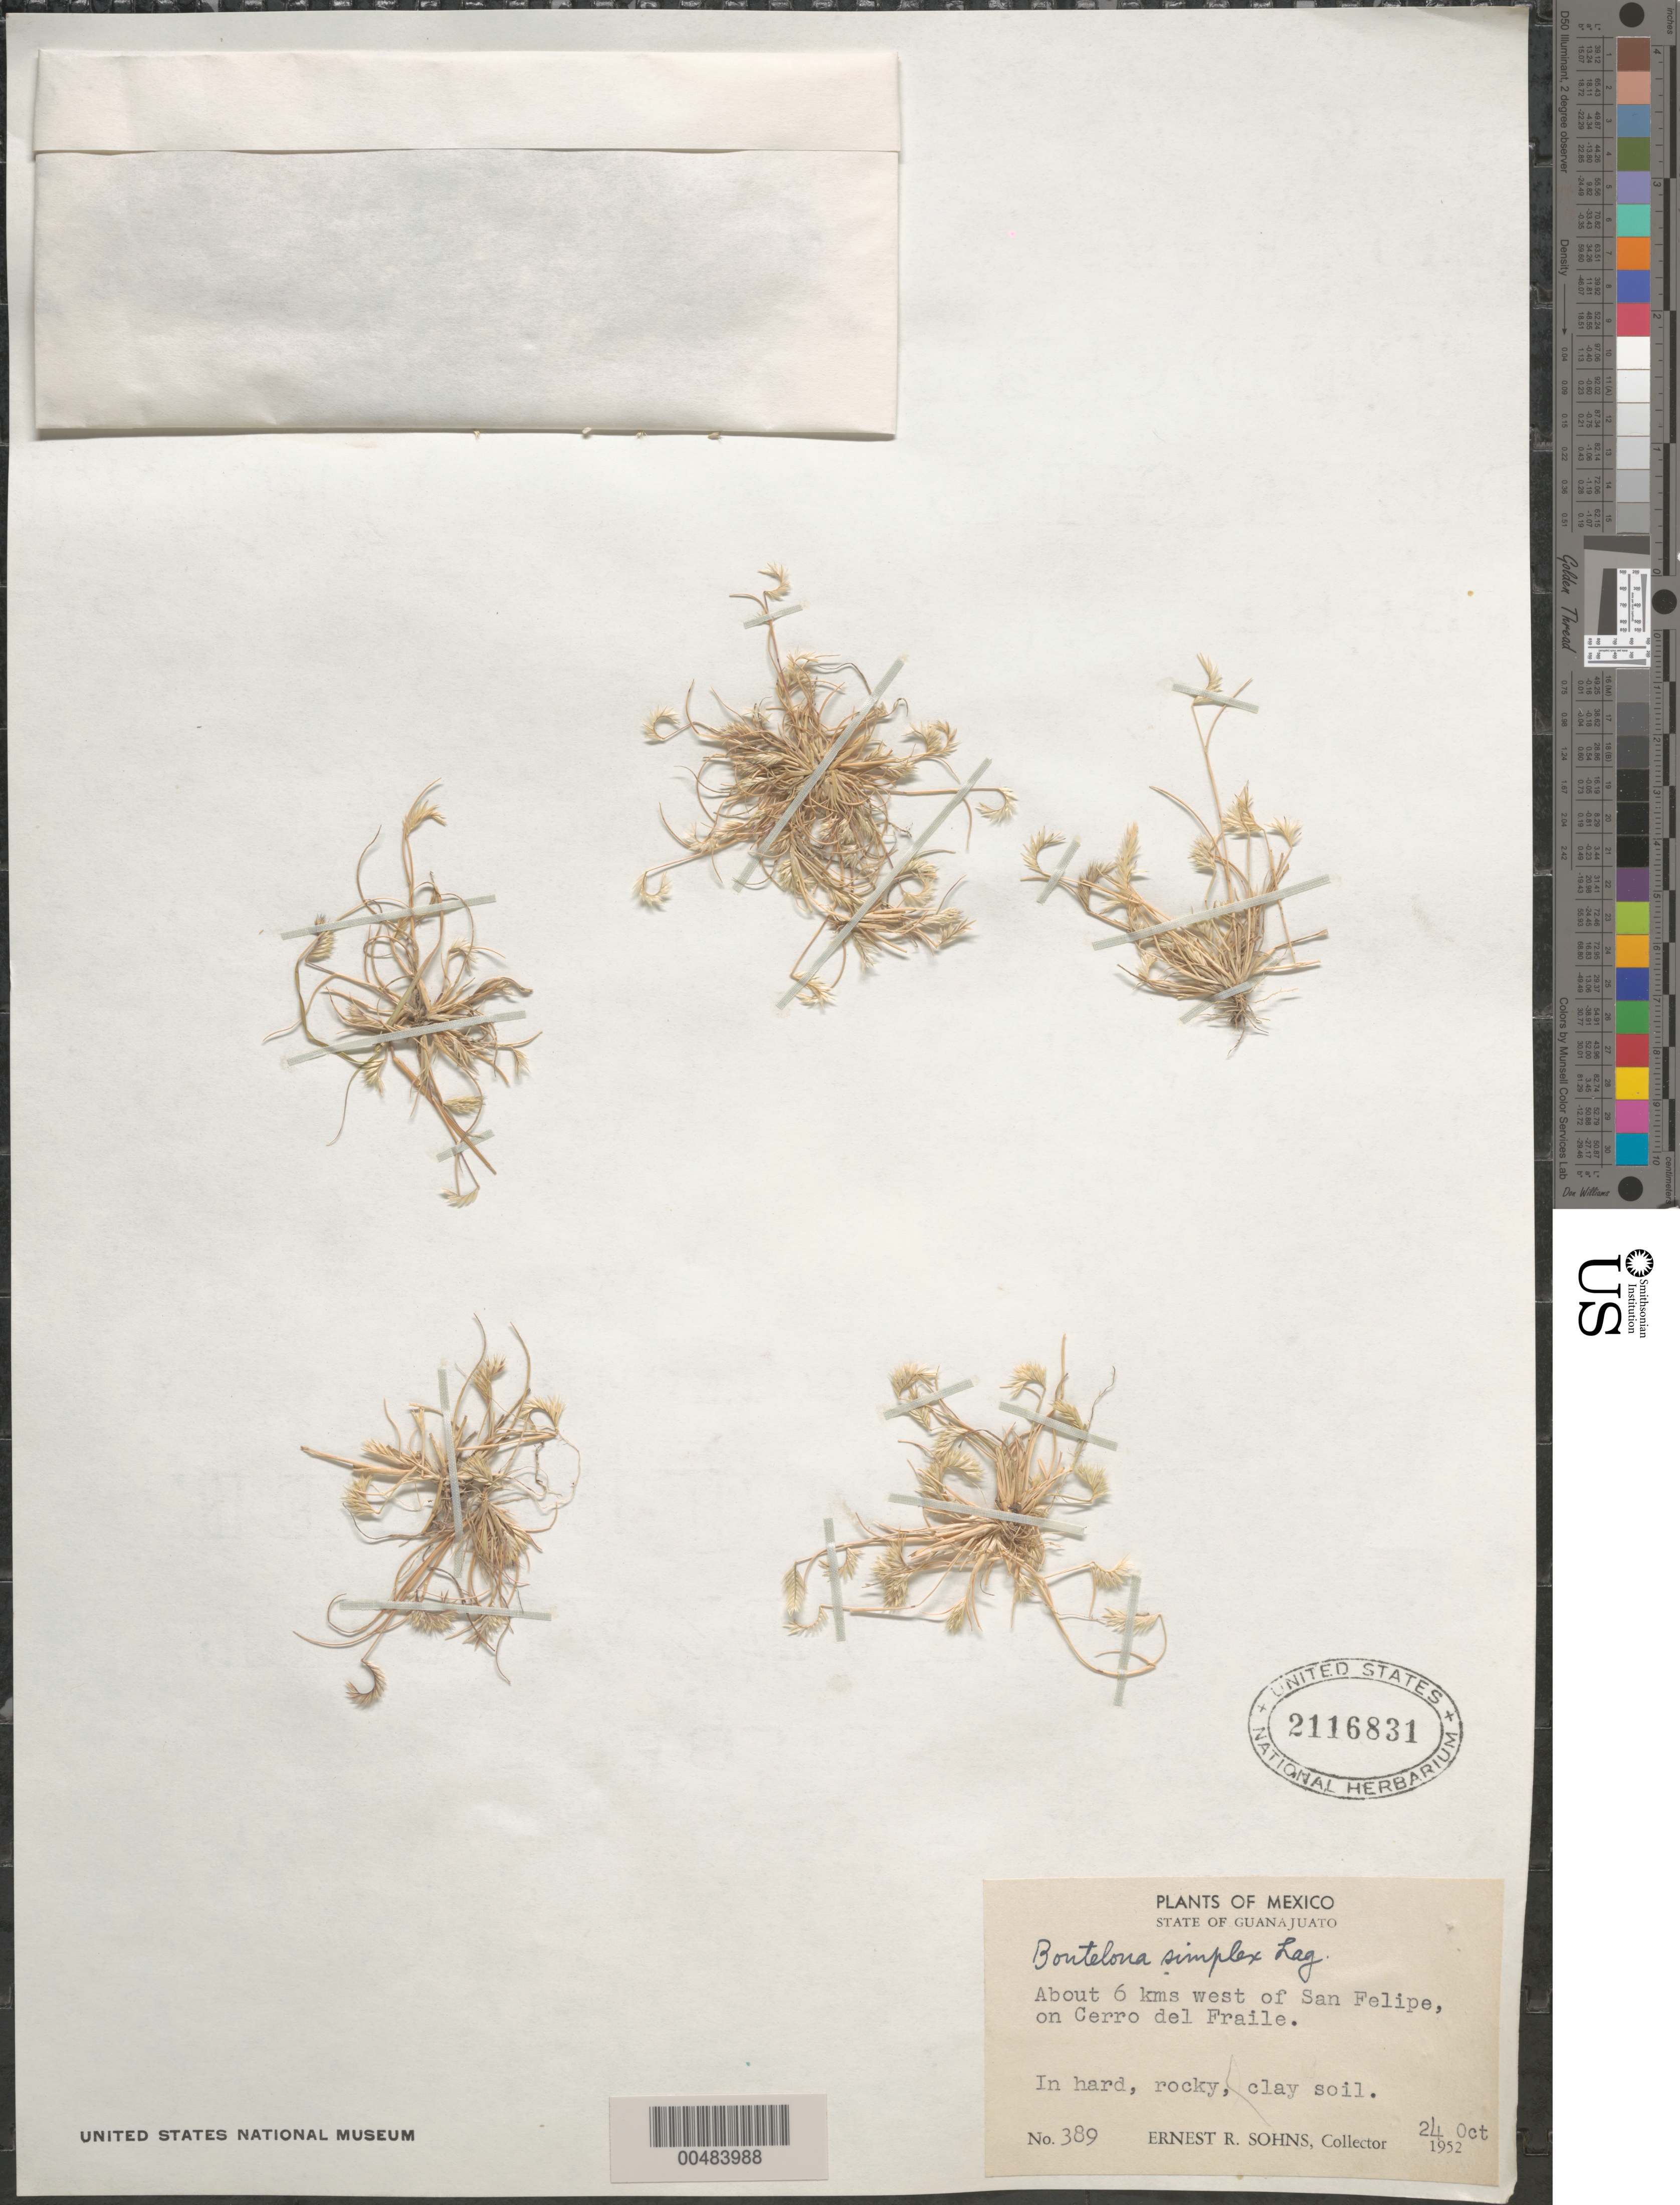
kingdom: Plantae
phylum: Tracheophyta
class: Liliopsida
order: Poales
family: Poaceae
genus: Bouteloua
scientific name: Bouteloua simplex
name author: Lag.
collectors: E. R. Sohns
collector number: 389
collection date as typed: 24 Oct 1952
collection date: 1952-10-24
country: Mexico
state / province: Guanajuato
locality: About 6 km W of San Felipe, on Cerro del Fraile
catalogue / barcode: US 2116831